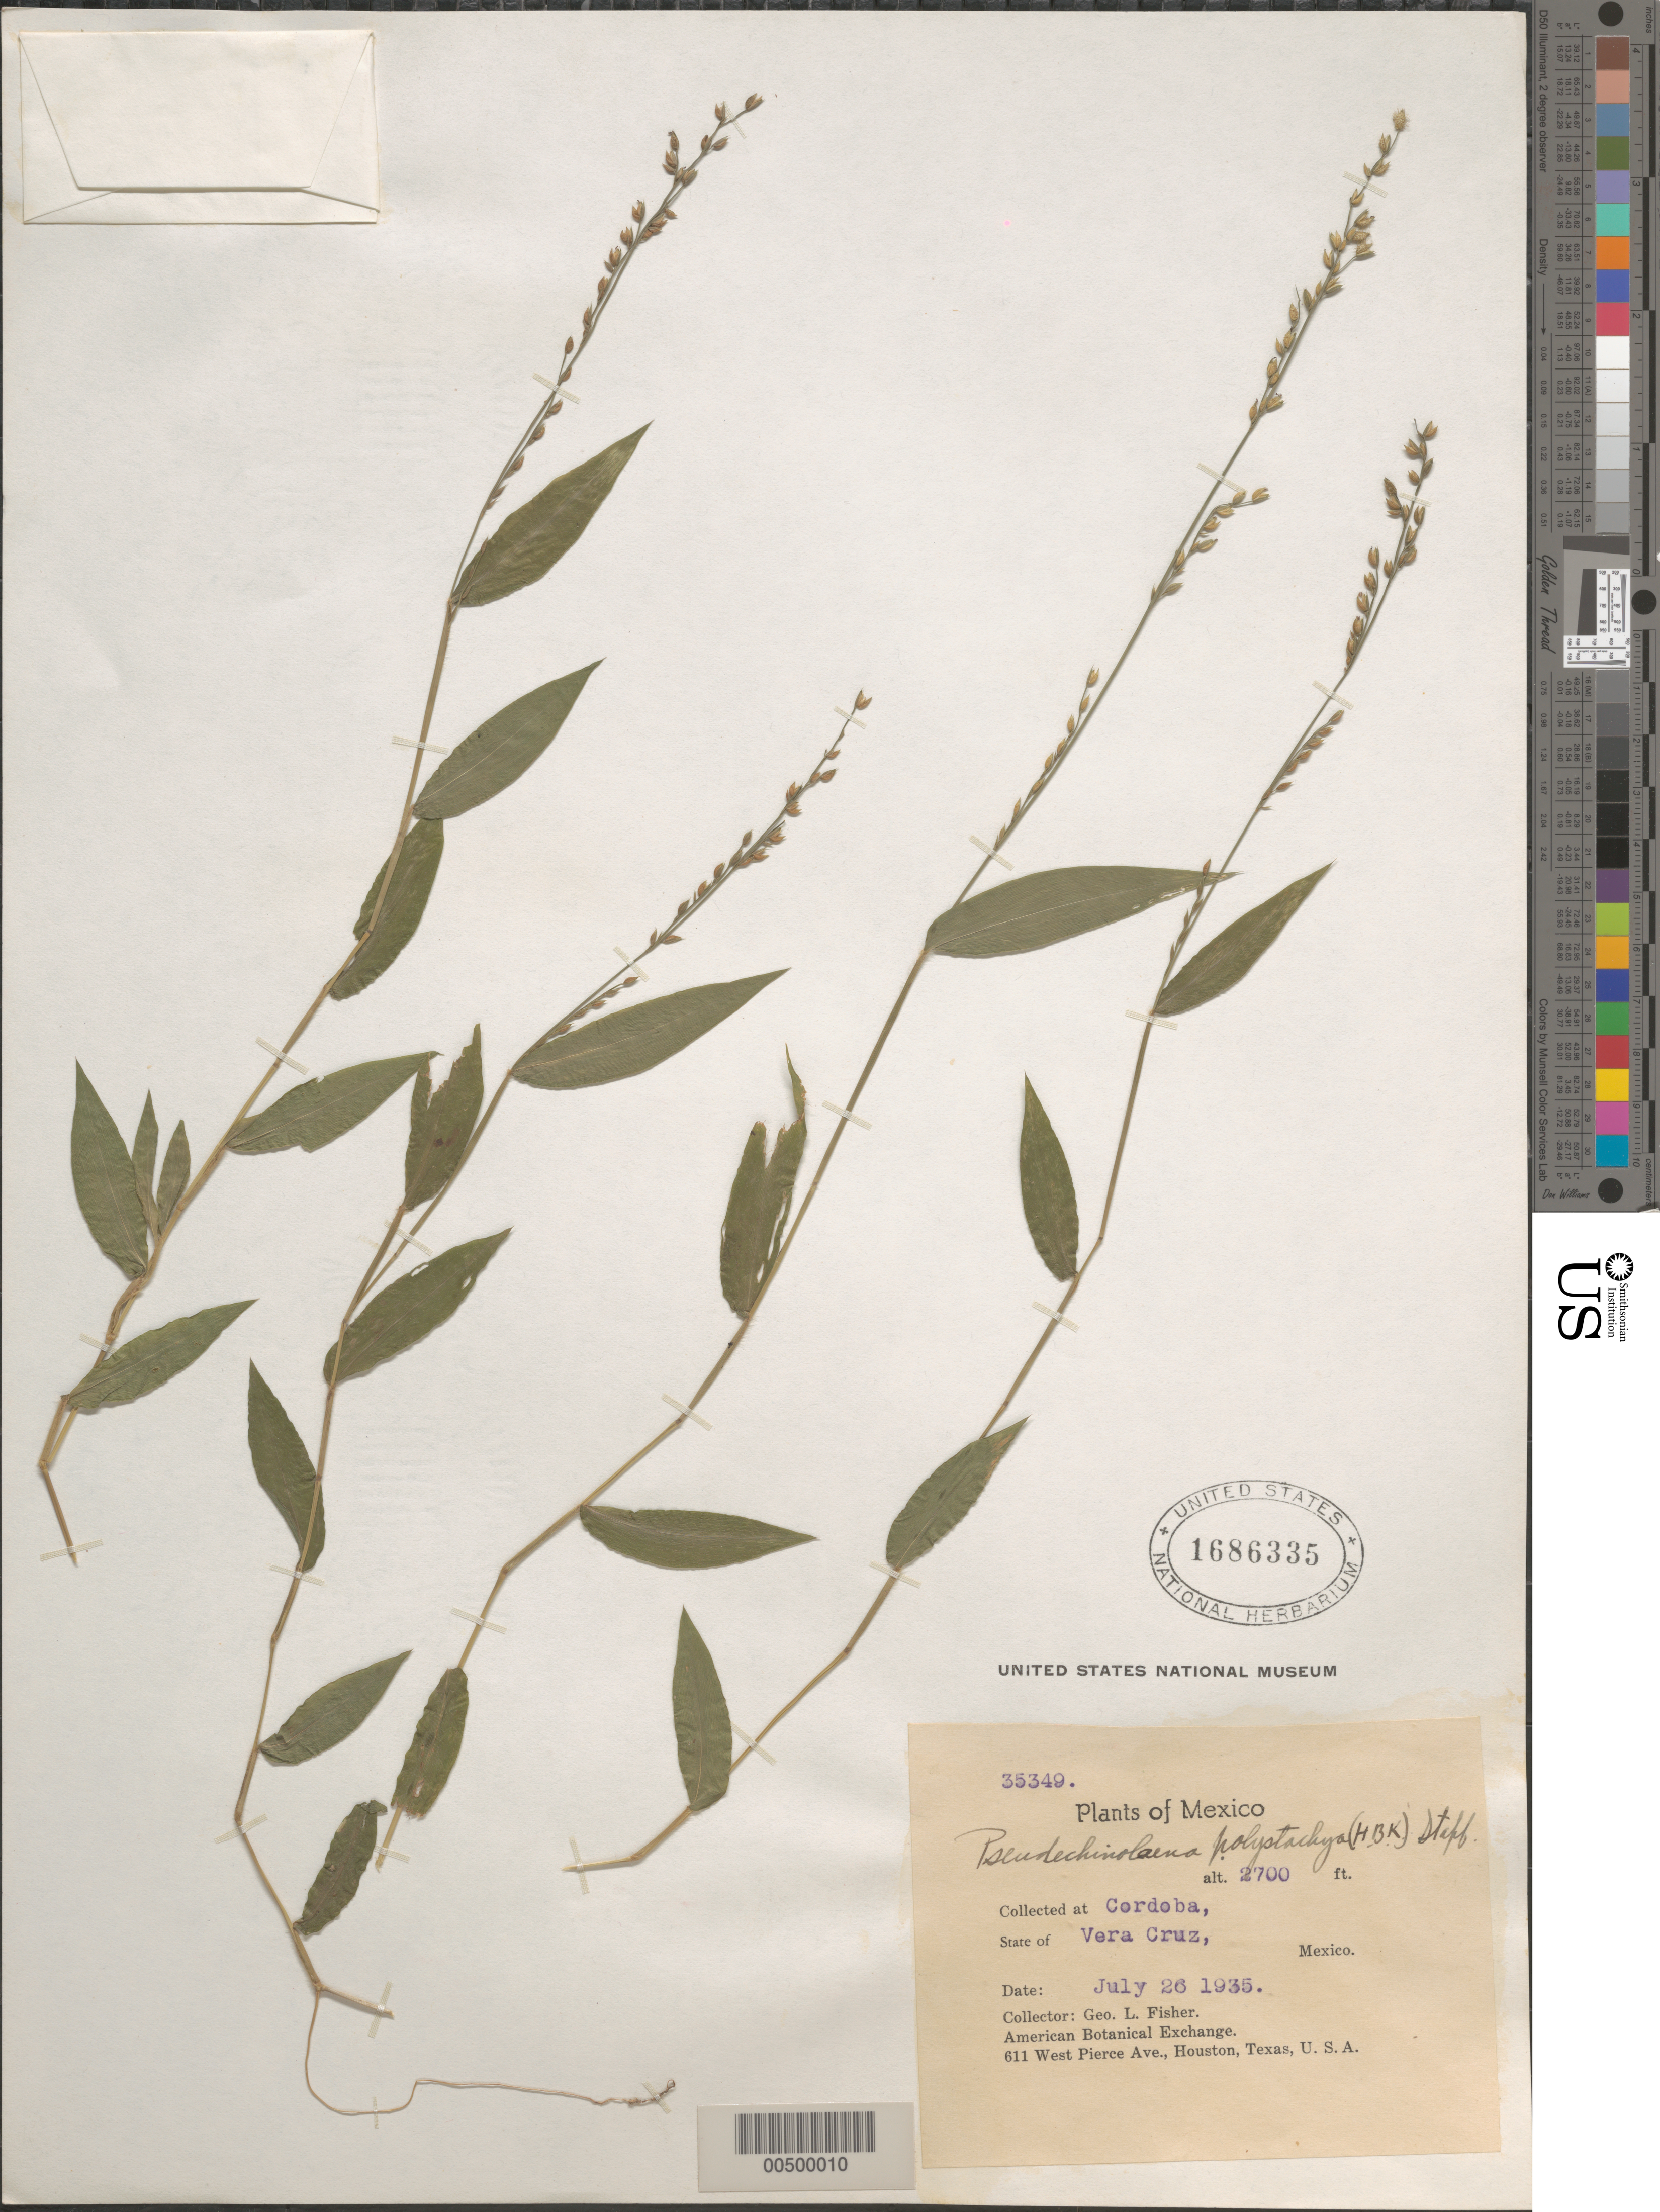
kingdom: Plantae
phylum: Tracheophyta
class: Liliopsida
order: Poales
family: Poaceae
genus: Pseudechinolaena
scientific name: Pseudechinolaena polystachya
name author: (Kunth) Stapf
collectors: G. L. Fisher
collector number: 35349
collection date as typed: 26 Jul 1935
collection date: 1935-07-26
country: Mexico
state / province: Veracruz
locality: Córdoba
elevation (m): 823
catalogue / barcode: US 1686335